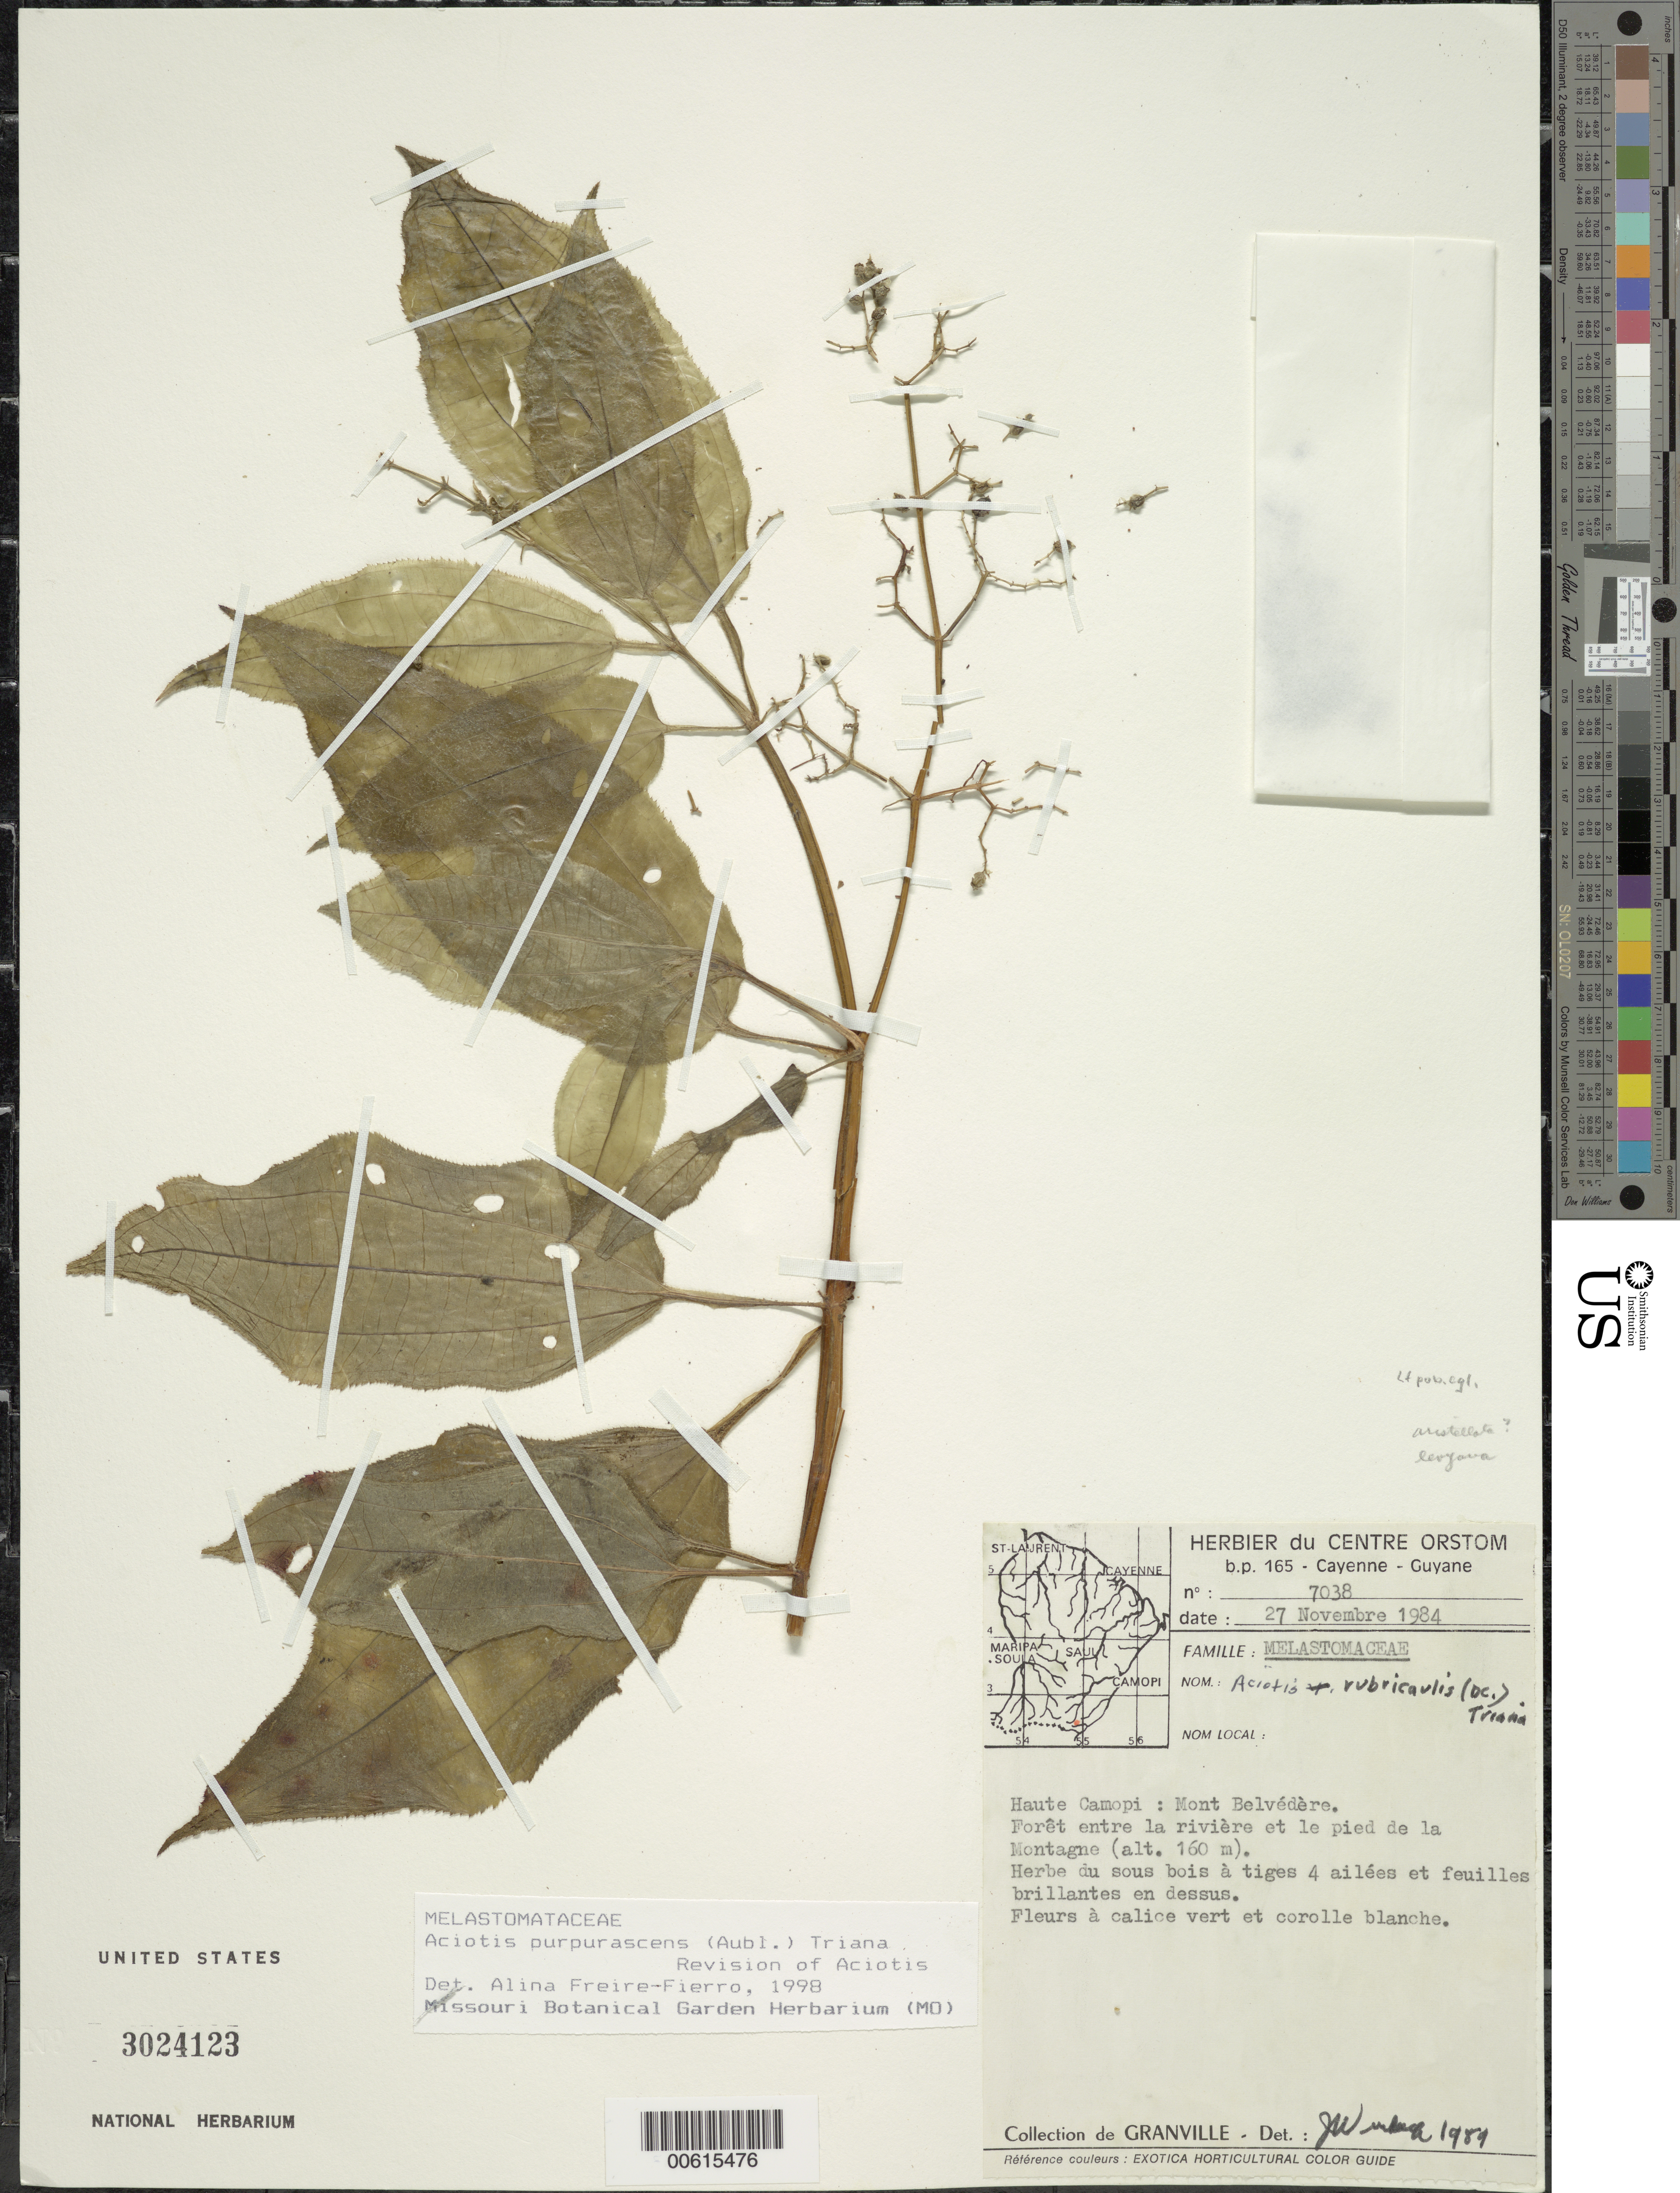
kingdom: Plantae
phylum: Tracheophyta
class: Magnoliopsida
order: Myrtales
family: Melastomataceae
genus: Aciotis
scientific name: Aciotis purpurascens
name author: (Aubl.) Triana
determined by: Freire-Fierro, A.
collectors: J.-J. de Granville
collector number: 7038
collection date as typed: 27-Nov-84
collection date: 1984-11-27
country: French Guiana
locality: Mont Belvédère, haute Camopi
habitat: Foret entre la riviere et le pied de la Montagne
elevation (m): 160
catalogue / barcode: US 3024123